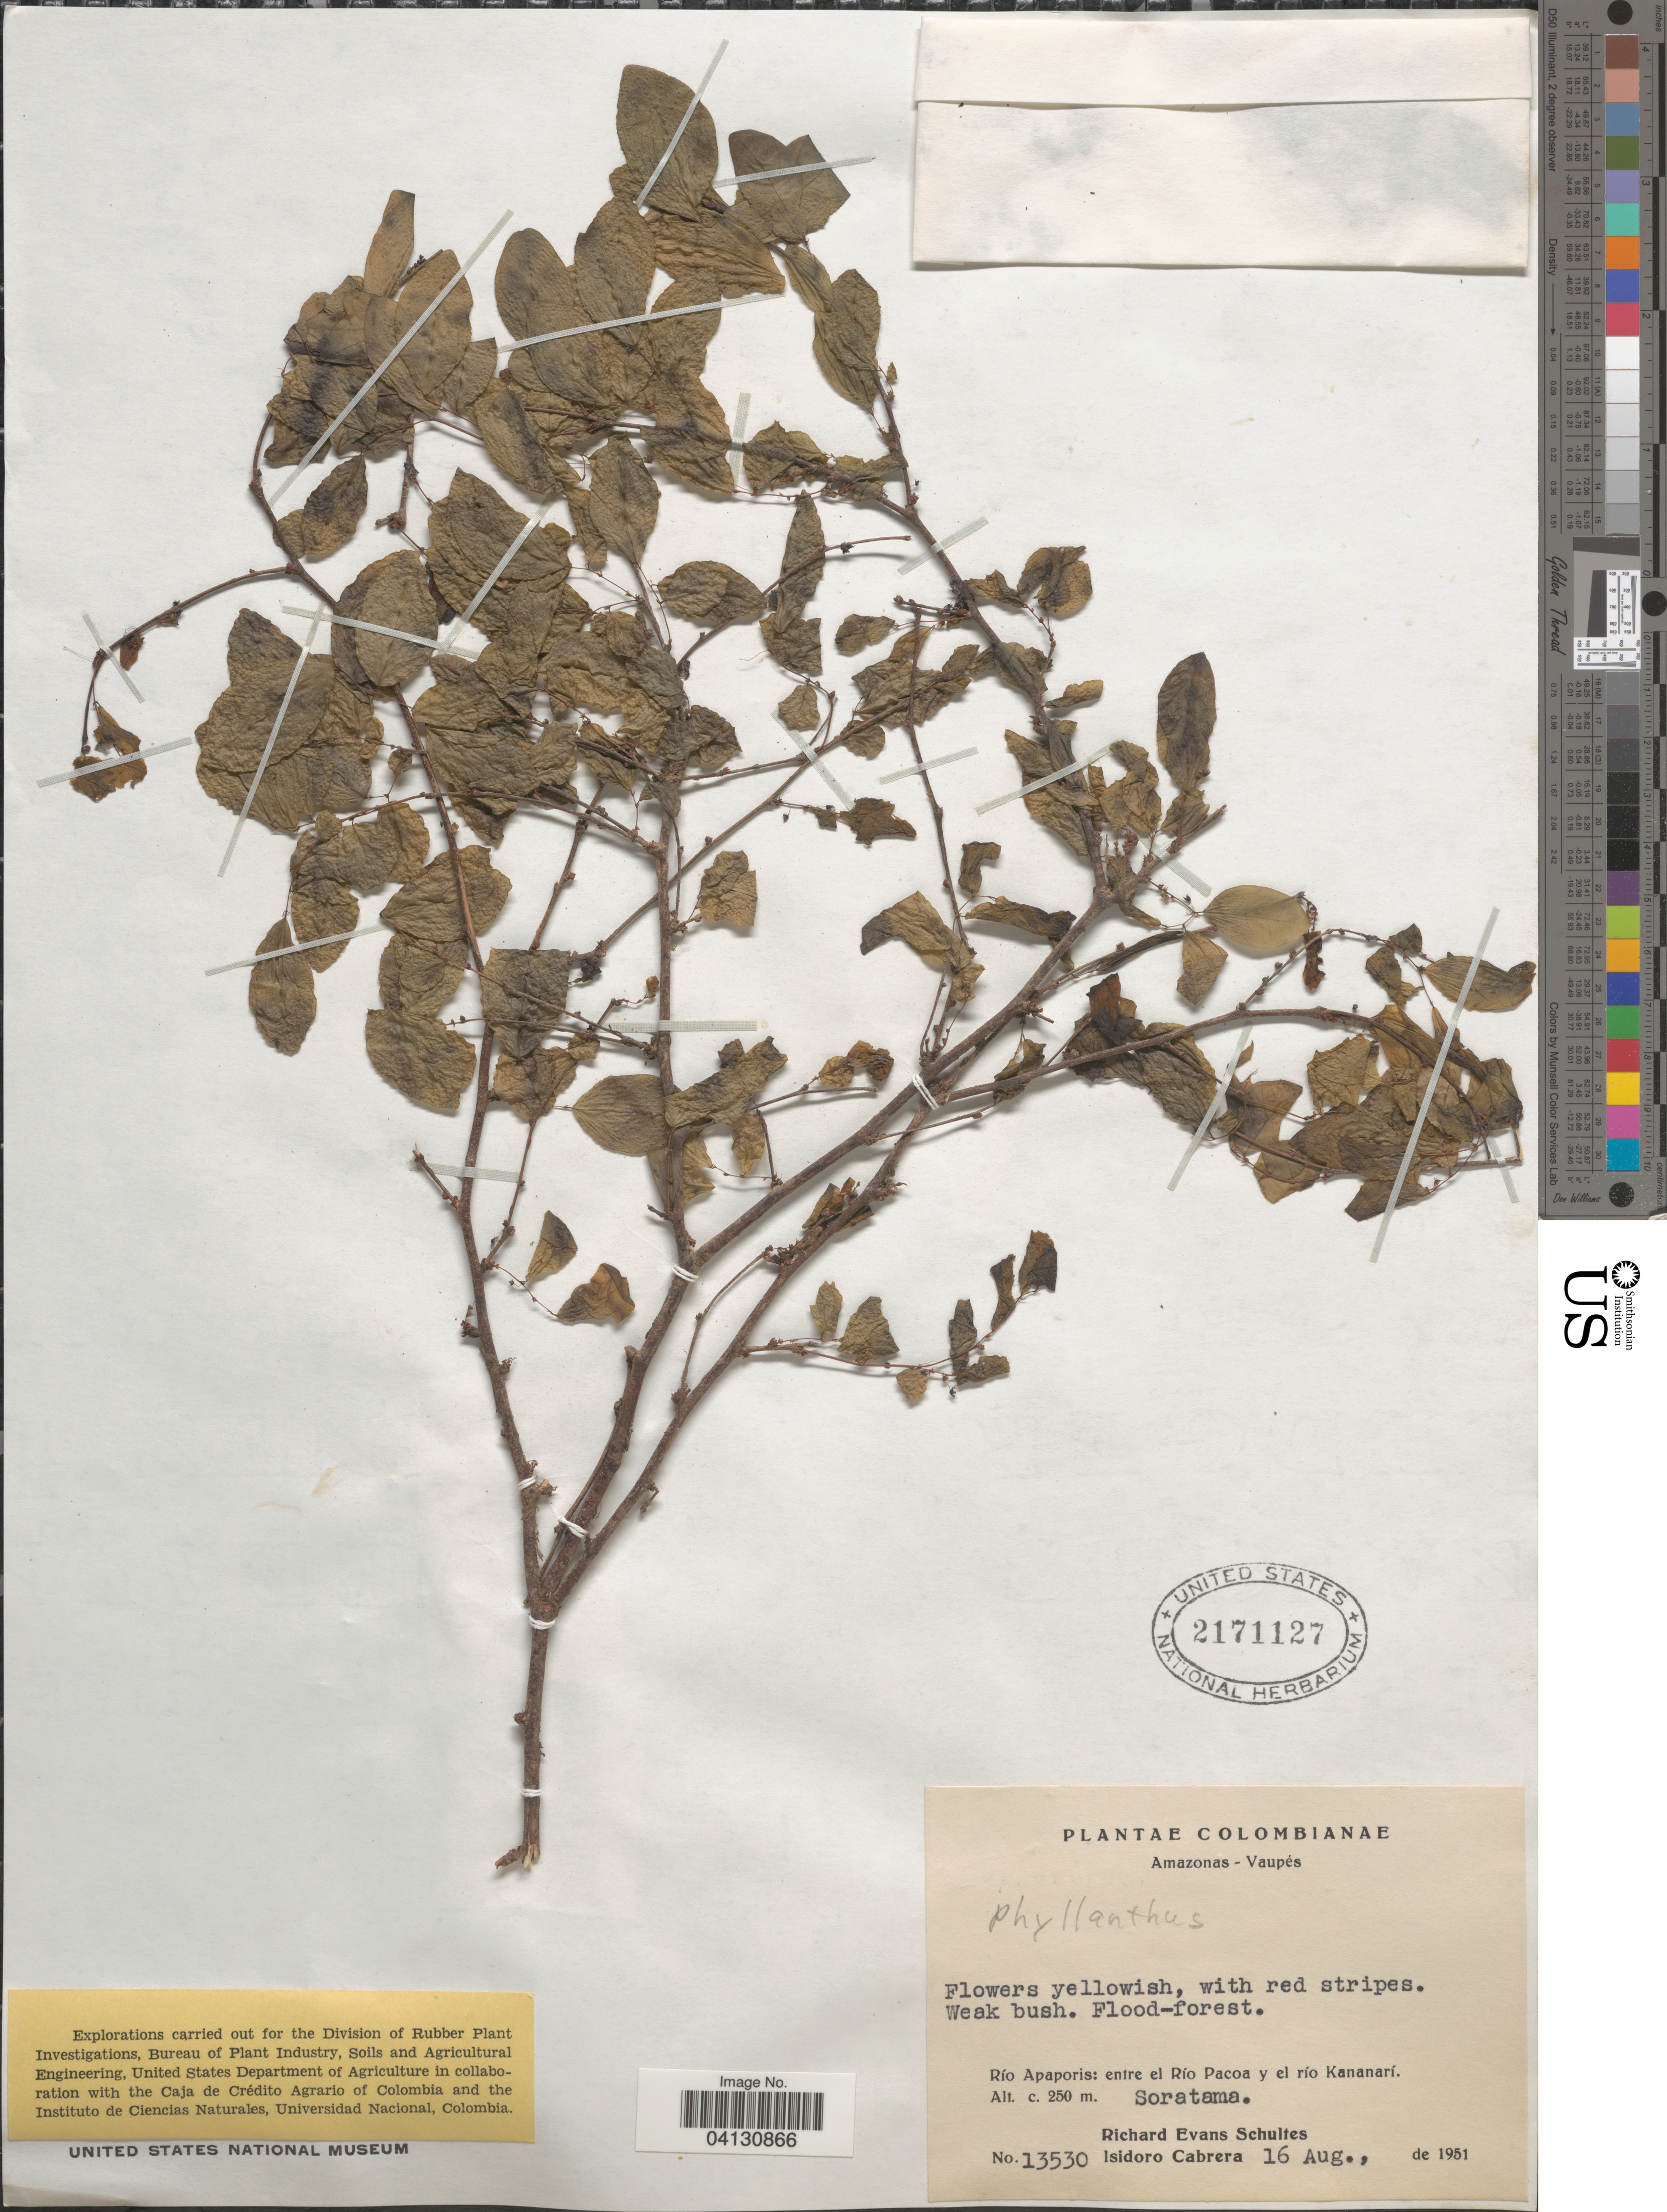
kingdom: Plantae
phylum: Tracheophyta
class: Magnoliopsida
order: Malpighiales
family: Phyllanthaceae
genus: Phyllanthus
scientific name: Phyllanthus sp.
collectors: R. E. Schultes & I. Cabrera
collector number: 13530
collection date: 1951-08-16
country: Colombia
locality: Amazonas-Vaupés. Río Apaporis: entre el Río Pacoa y el río Kananarí.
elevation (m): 250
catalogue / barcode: US 2171127